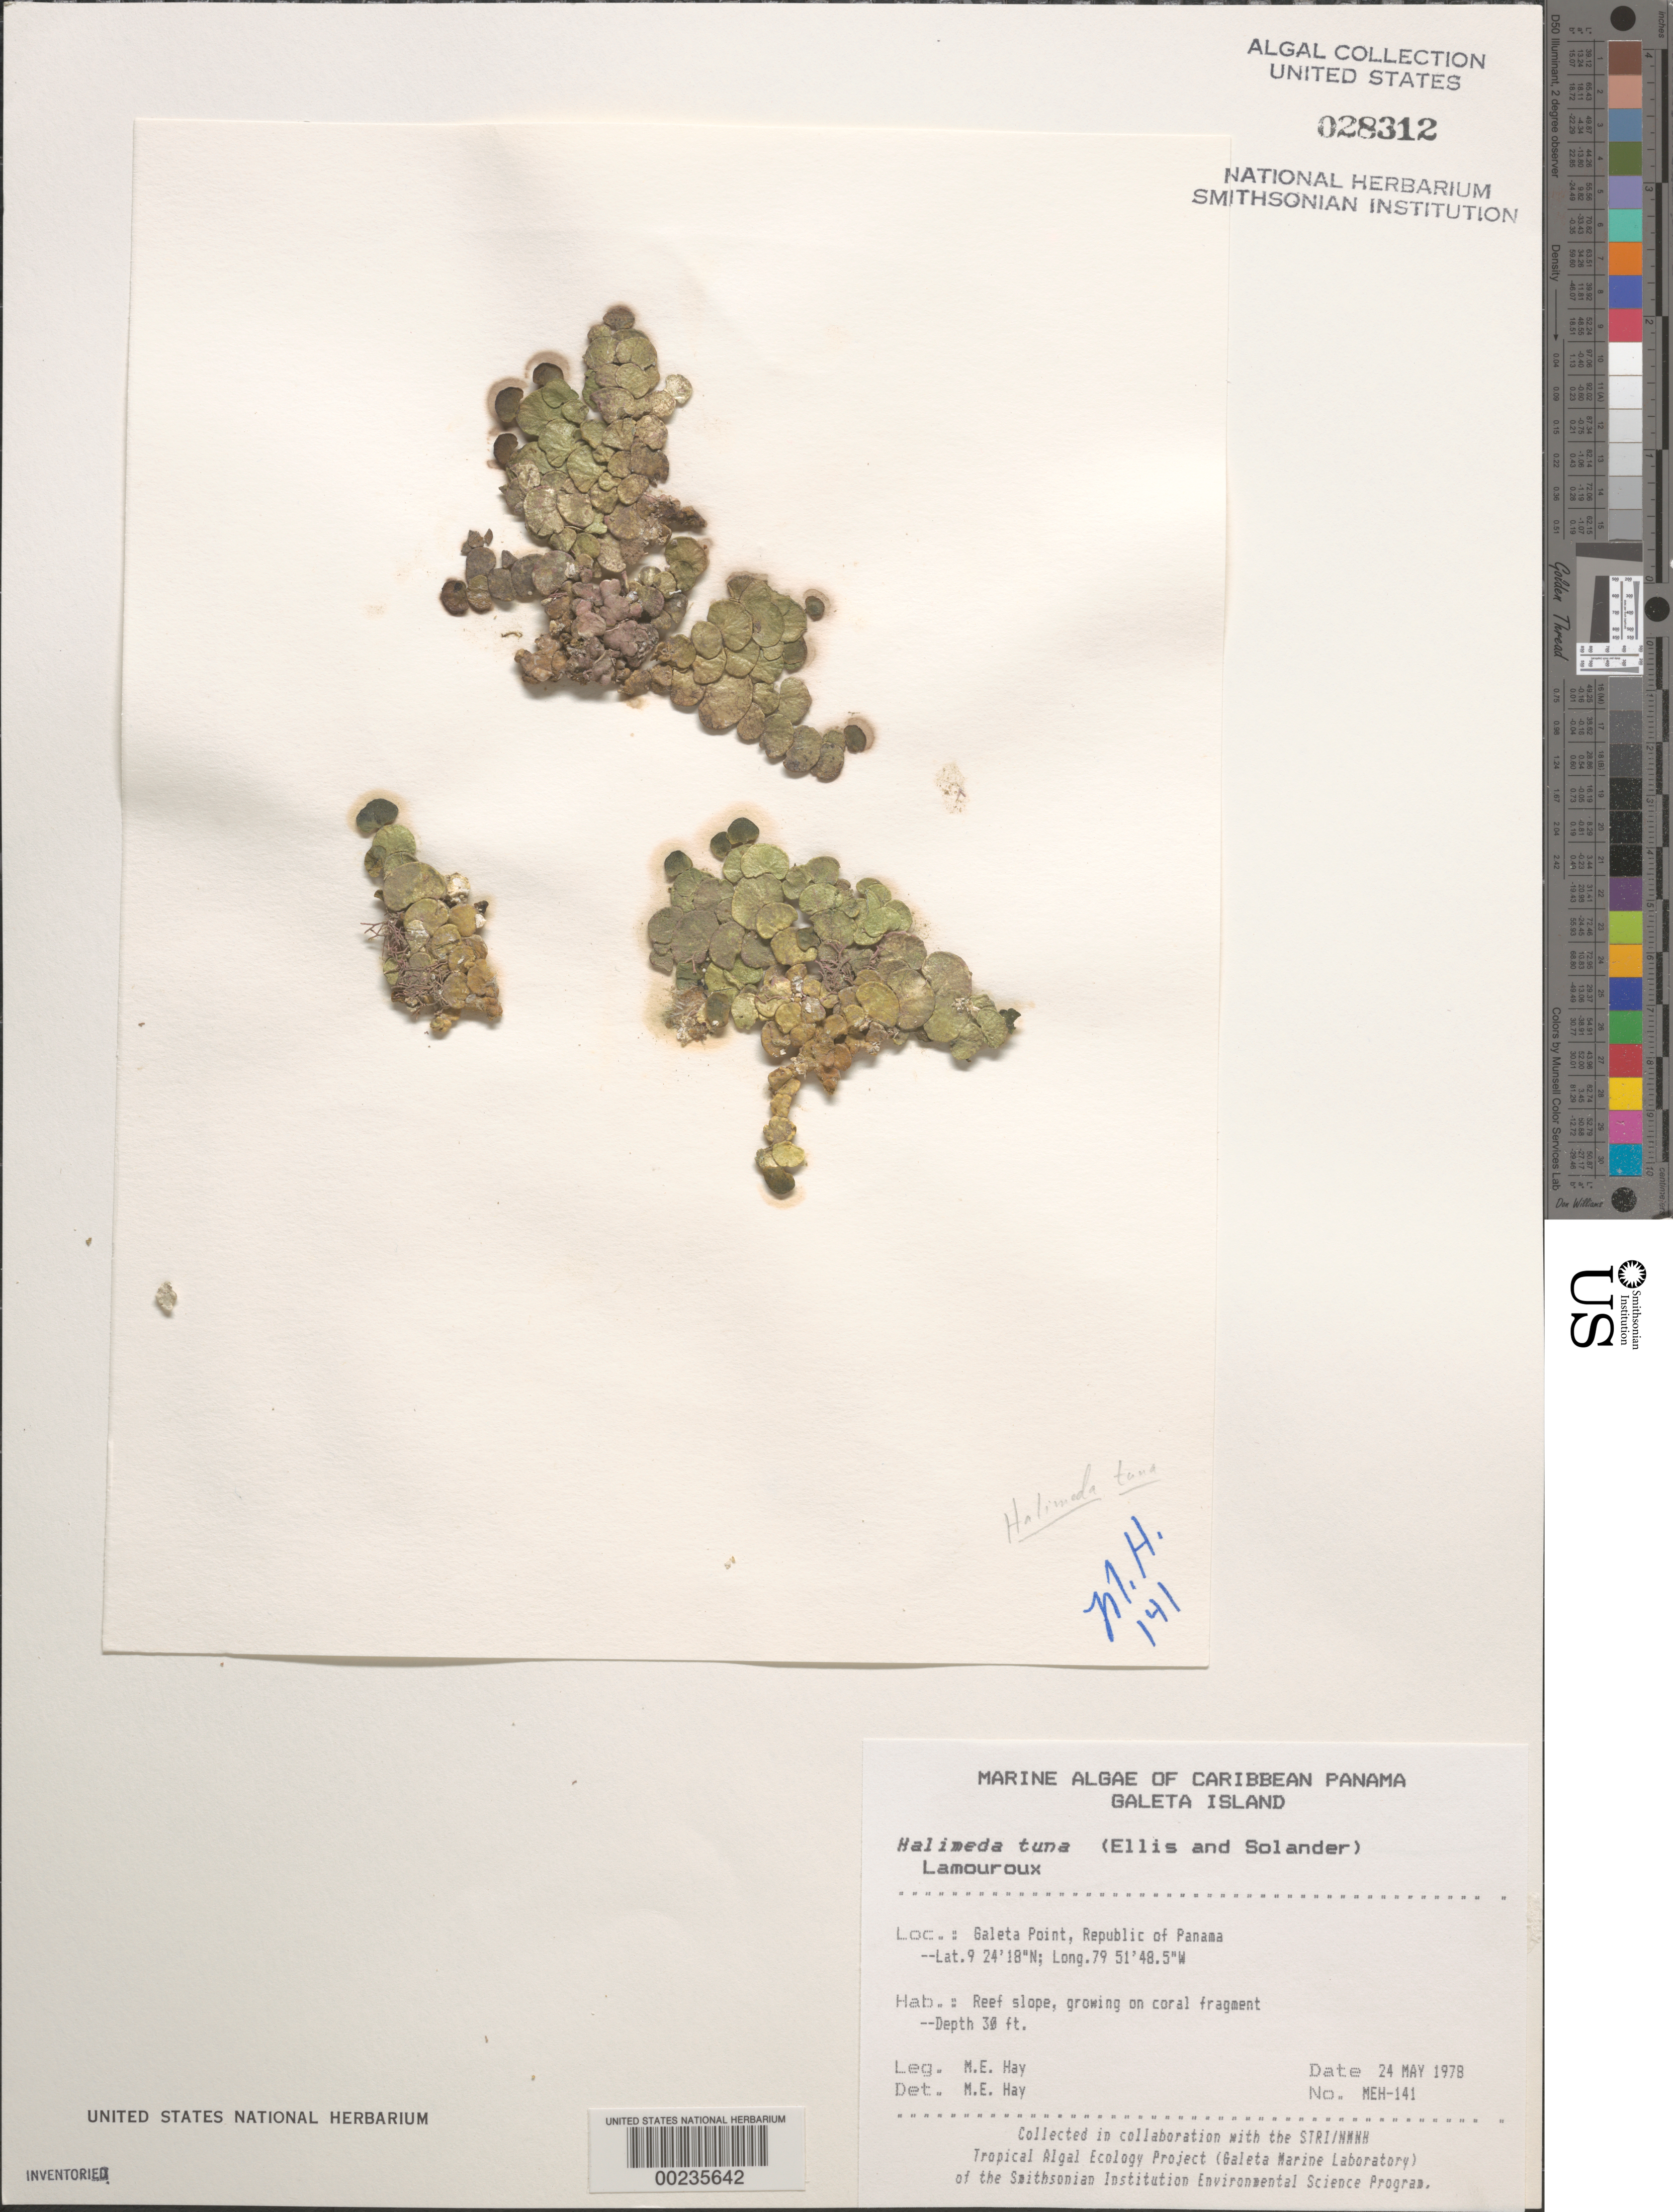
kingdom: Plantae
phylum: Chlorophyta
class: Ulvophyceae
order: Bryopsidales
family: Halimedaceae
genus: Halimeda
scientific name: Halimeda tuna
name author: (J. Ellis & Sol.) J.V.Lamouroux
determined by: Hay, M. E.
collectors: M. E. Hay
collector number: MEH-141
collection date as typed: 24 May 1978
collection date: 1978-05-24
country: Panama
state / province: Colón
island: Galeta Island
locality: Galeta Point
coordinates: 9 24' 18" N, 79 51' 48.5" W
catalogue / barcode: US 28312